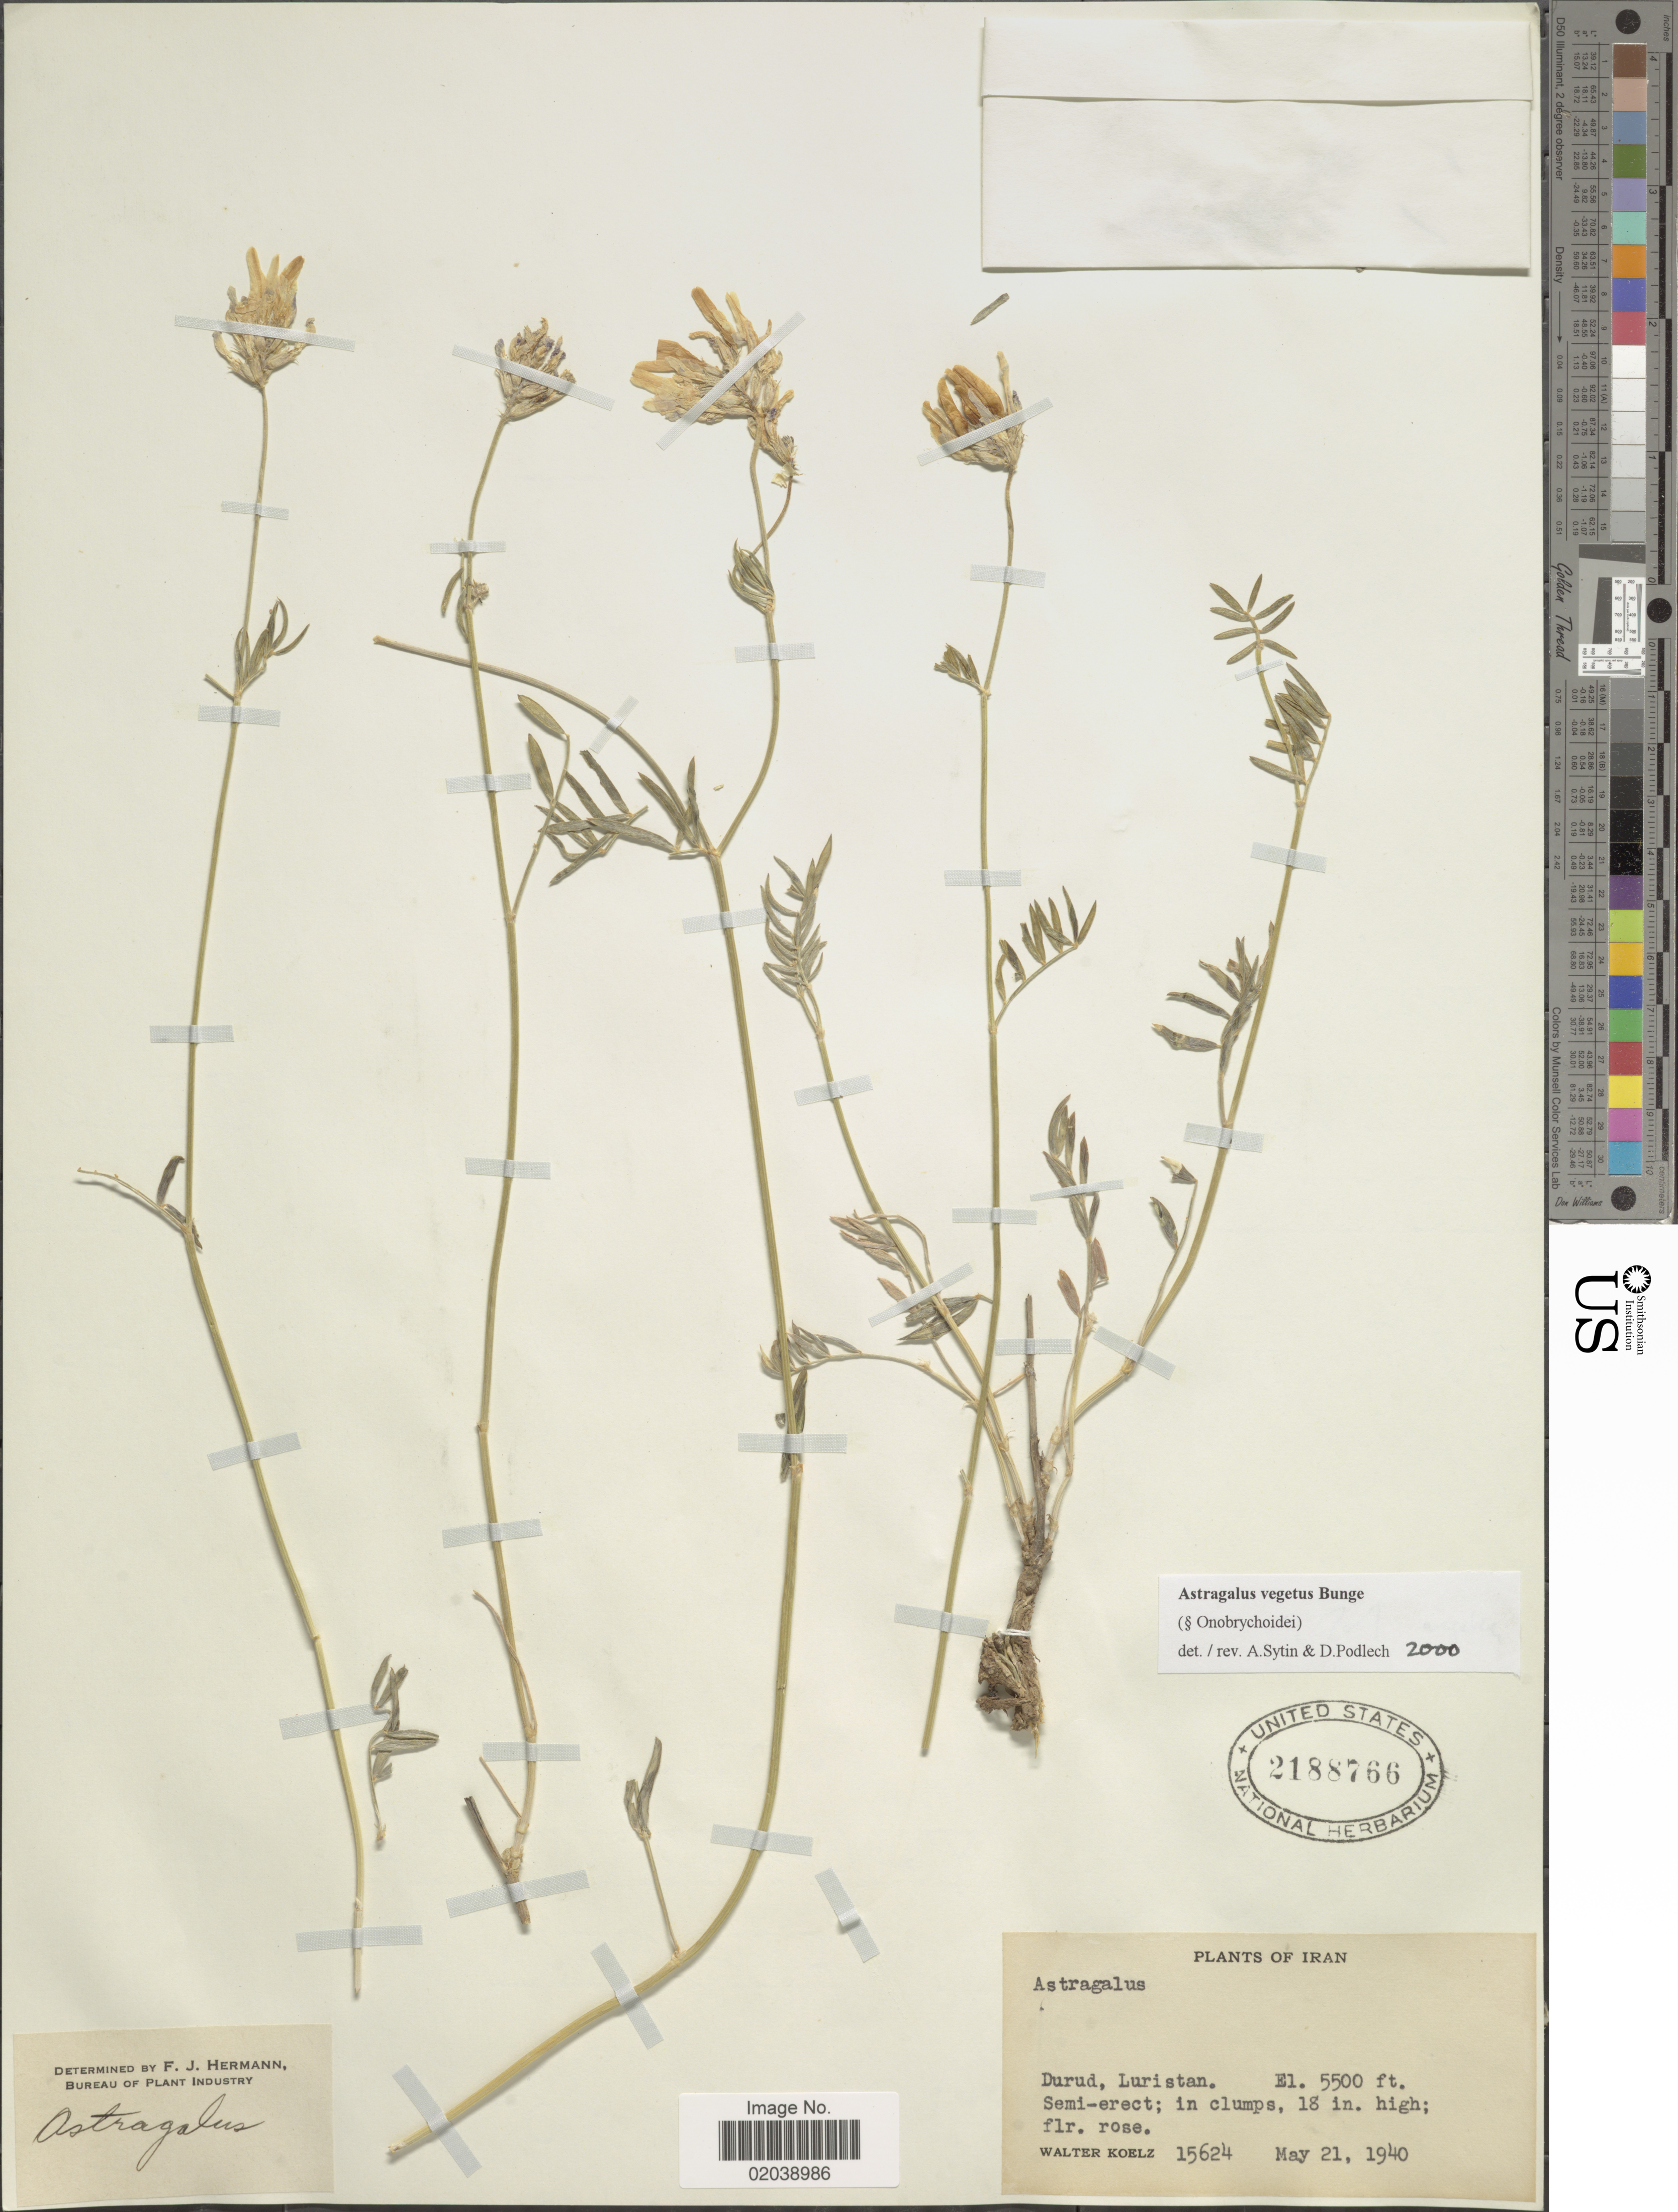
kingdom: Plantae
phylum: Tracheophyta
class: Magnoliopsida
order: Fabales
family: Fabaceae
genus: Astragalus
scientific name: Astragalus vegetus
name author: Bunge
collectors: W. N. Koelz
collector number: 15624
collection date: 1940-05-21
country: Iran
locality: Durud, Luristan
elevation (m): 1676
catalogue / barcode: US 2188766